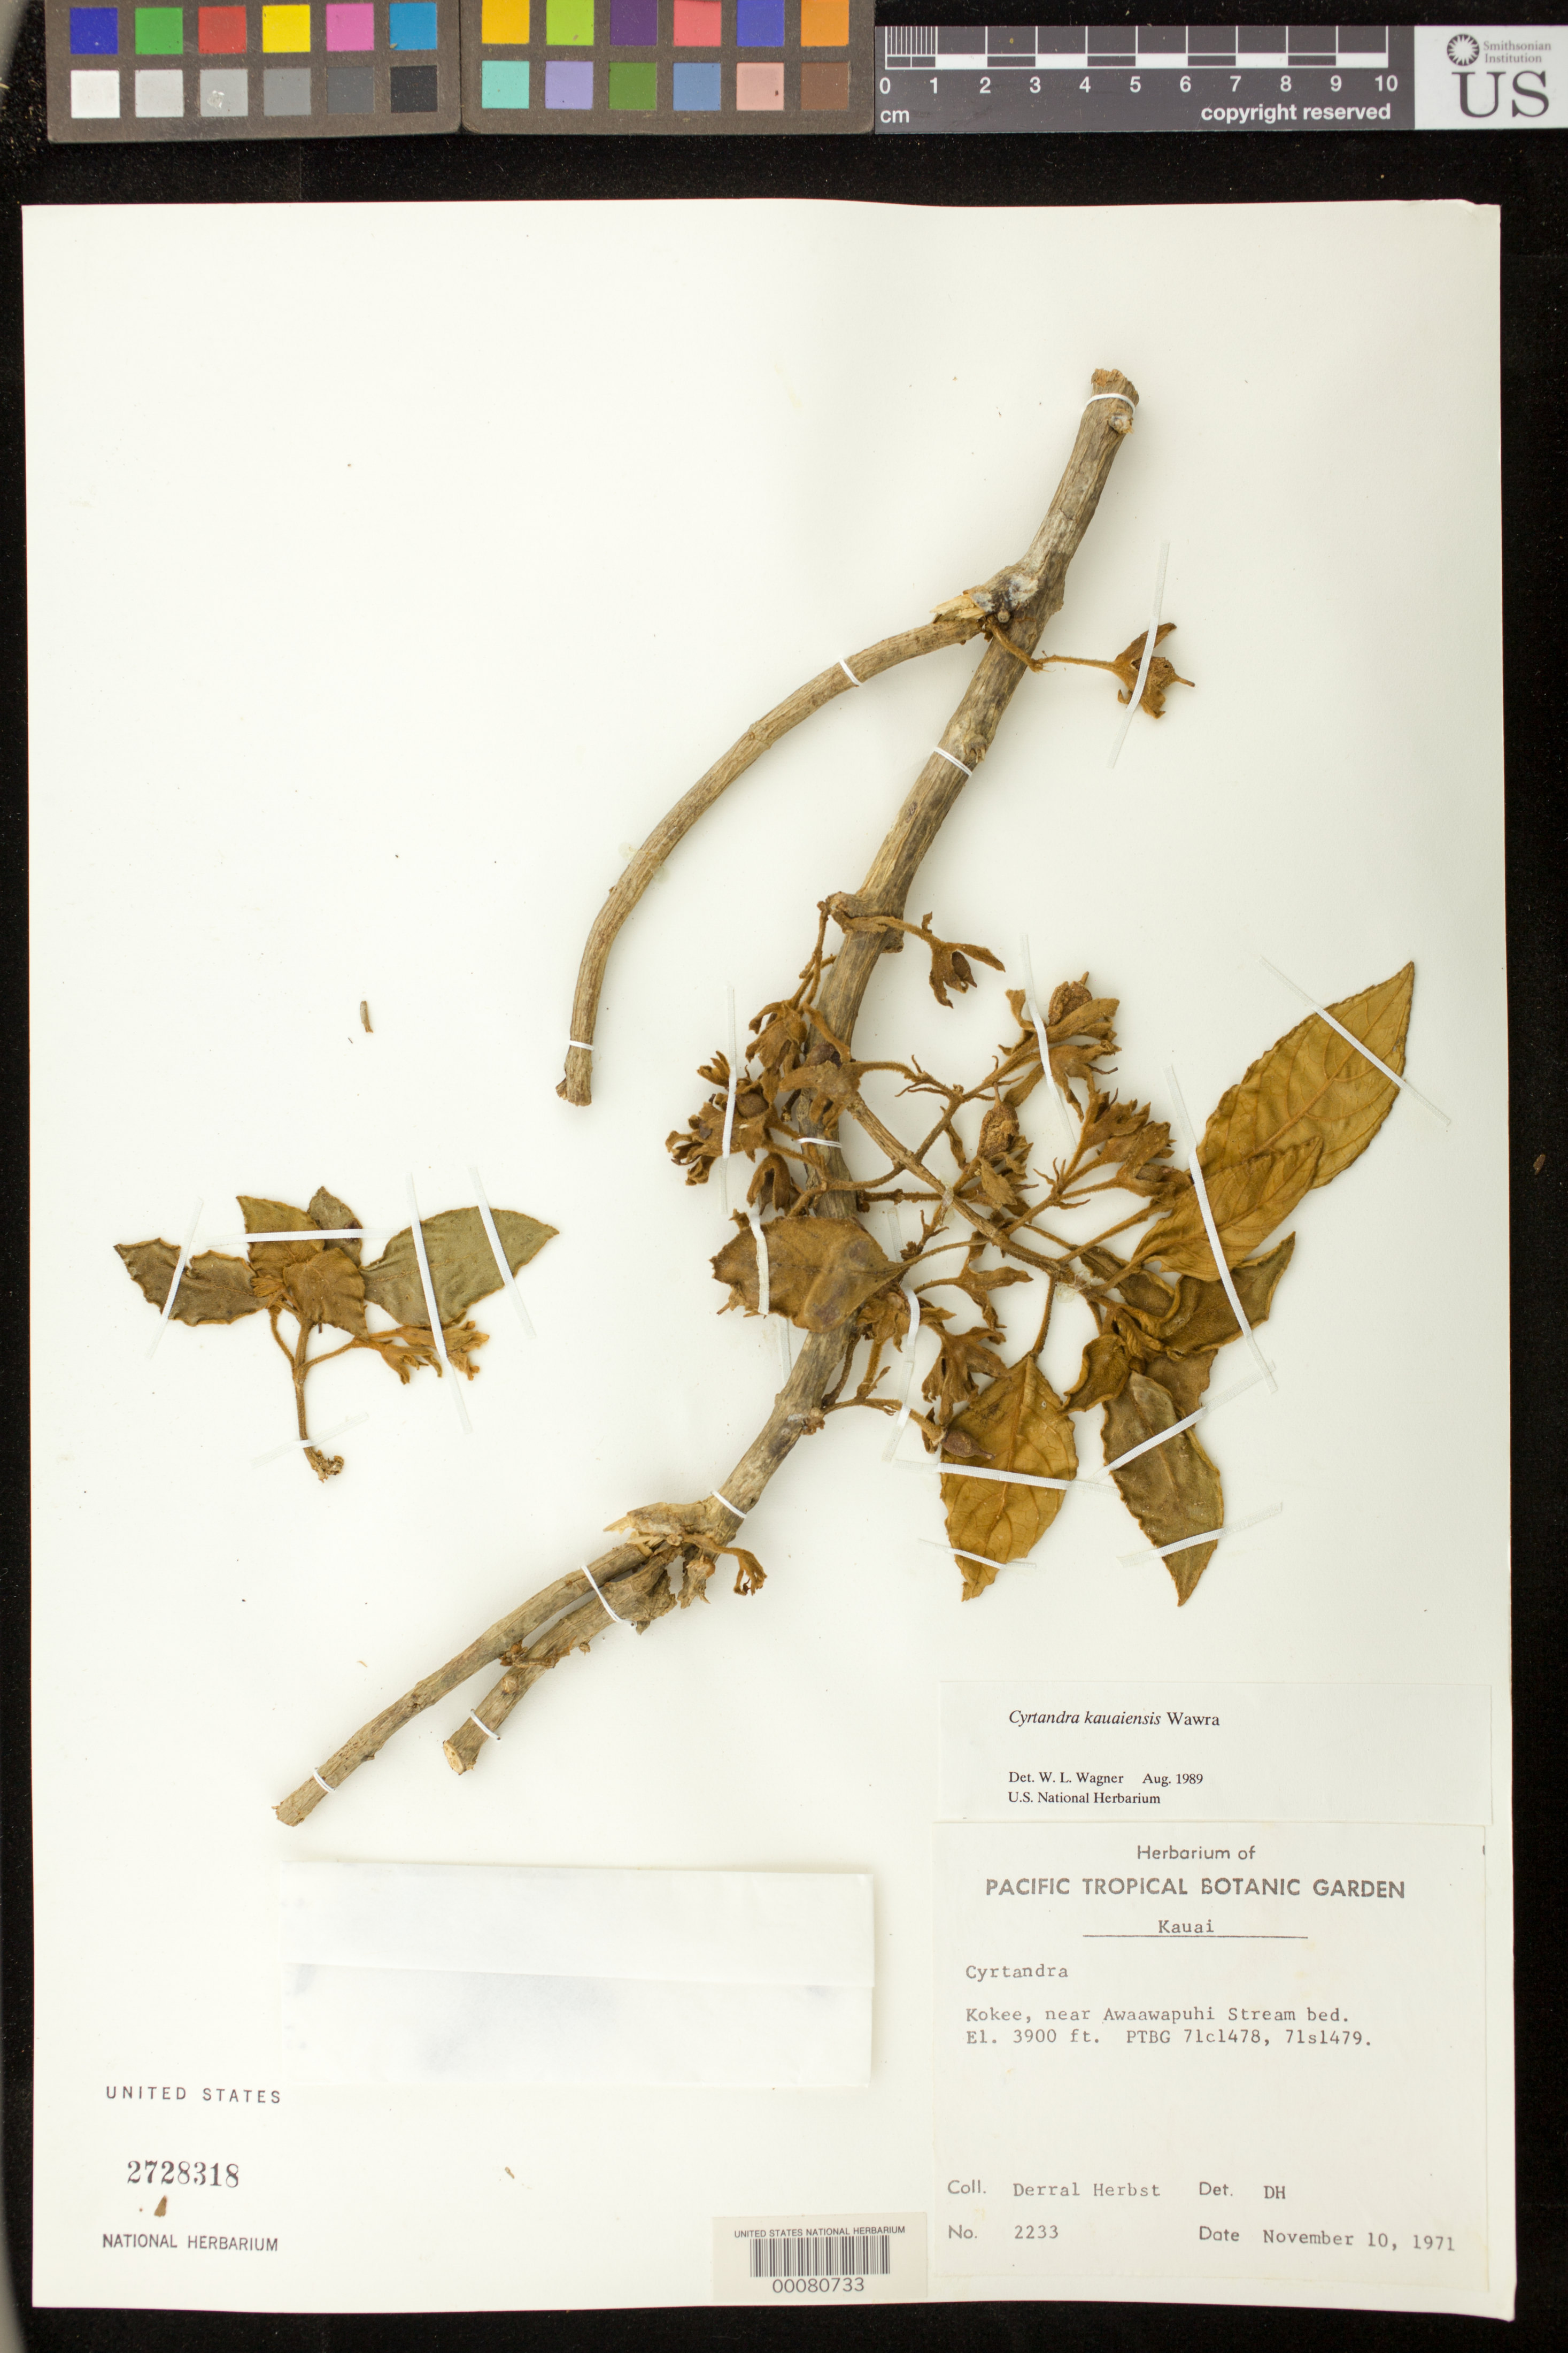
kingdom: Plantae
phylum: Tracheophyta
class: Magnoliopsida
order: Lamiales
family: Gesneriaceae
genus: Cyrtandra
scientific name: Cyrtandra kauaiensis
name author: Wawra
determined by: Herbst, D. R.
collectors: D. R. Herbst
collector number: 2233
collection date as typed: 10 Nov 1971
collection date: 1971-11-10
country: United States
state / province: Hawaii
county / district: Kauai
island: Kaua'i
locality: Kokee, near Awaawapuhi stream bed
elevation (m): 1189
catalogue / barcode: US 2728318